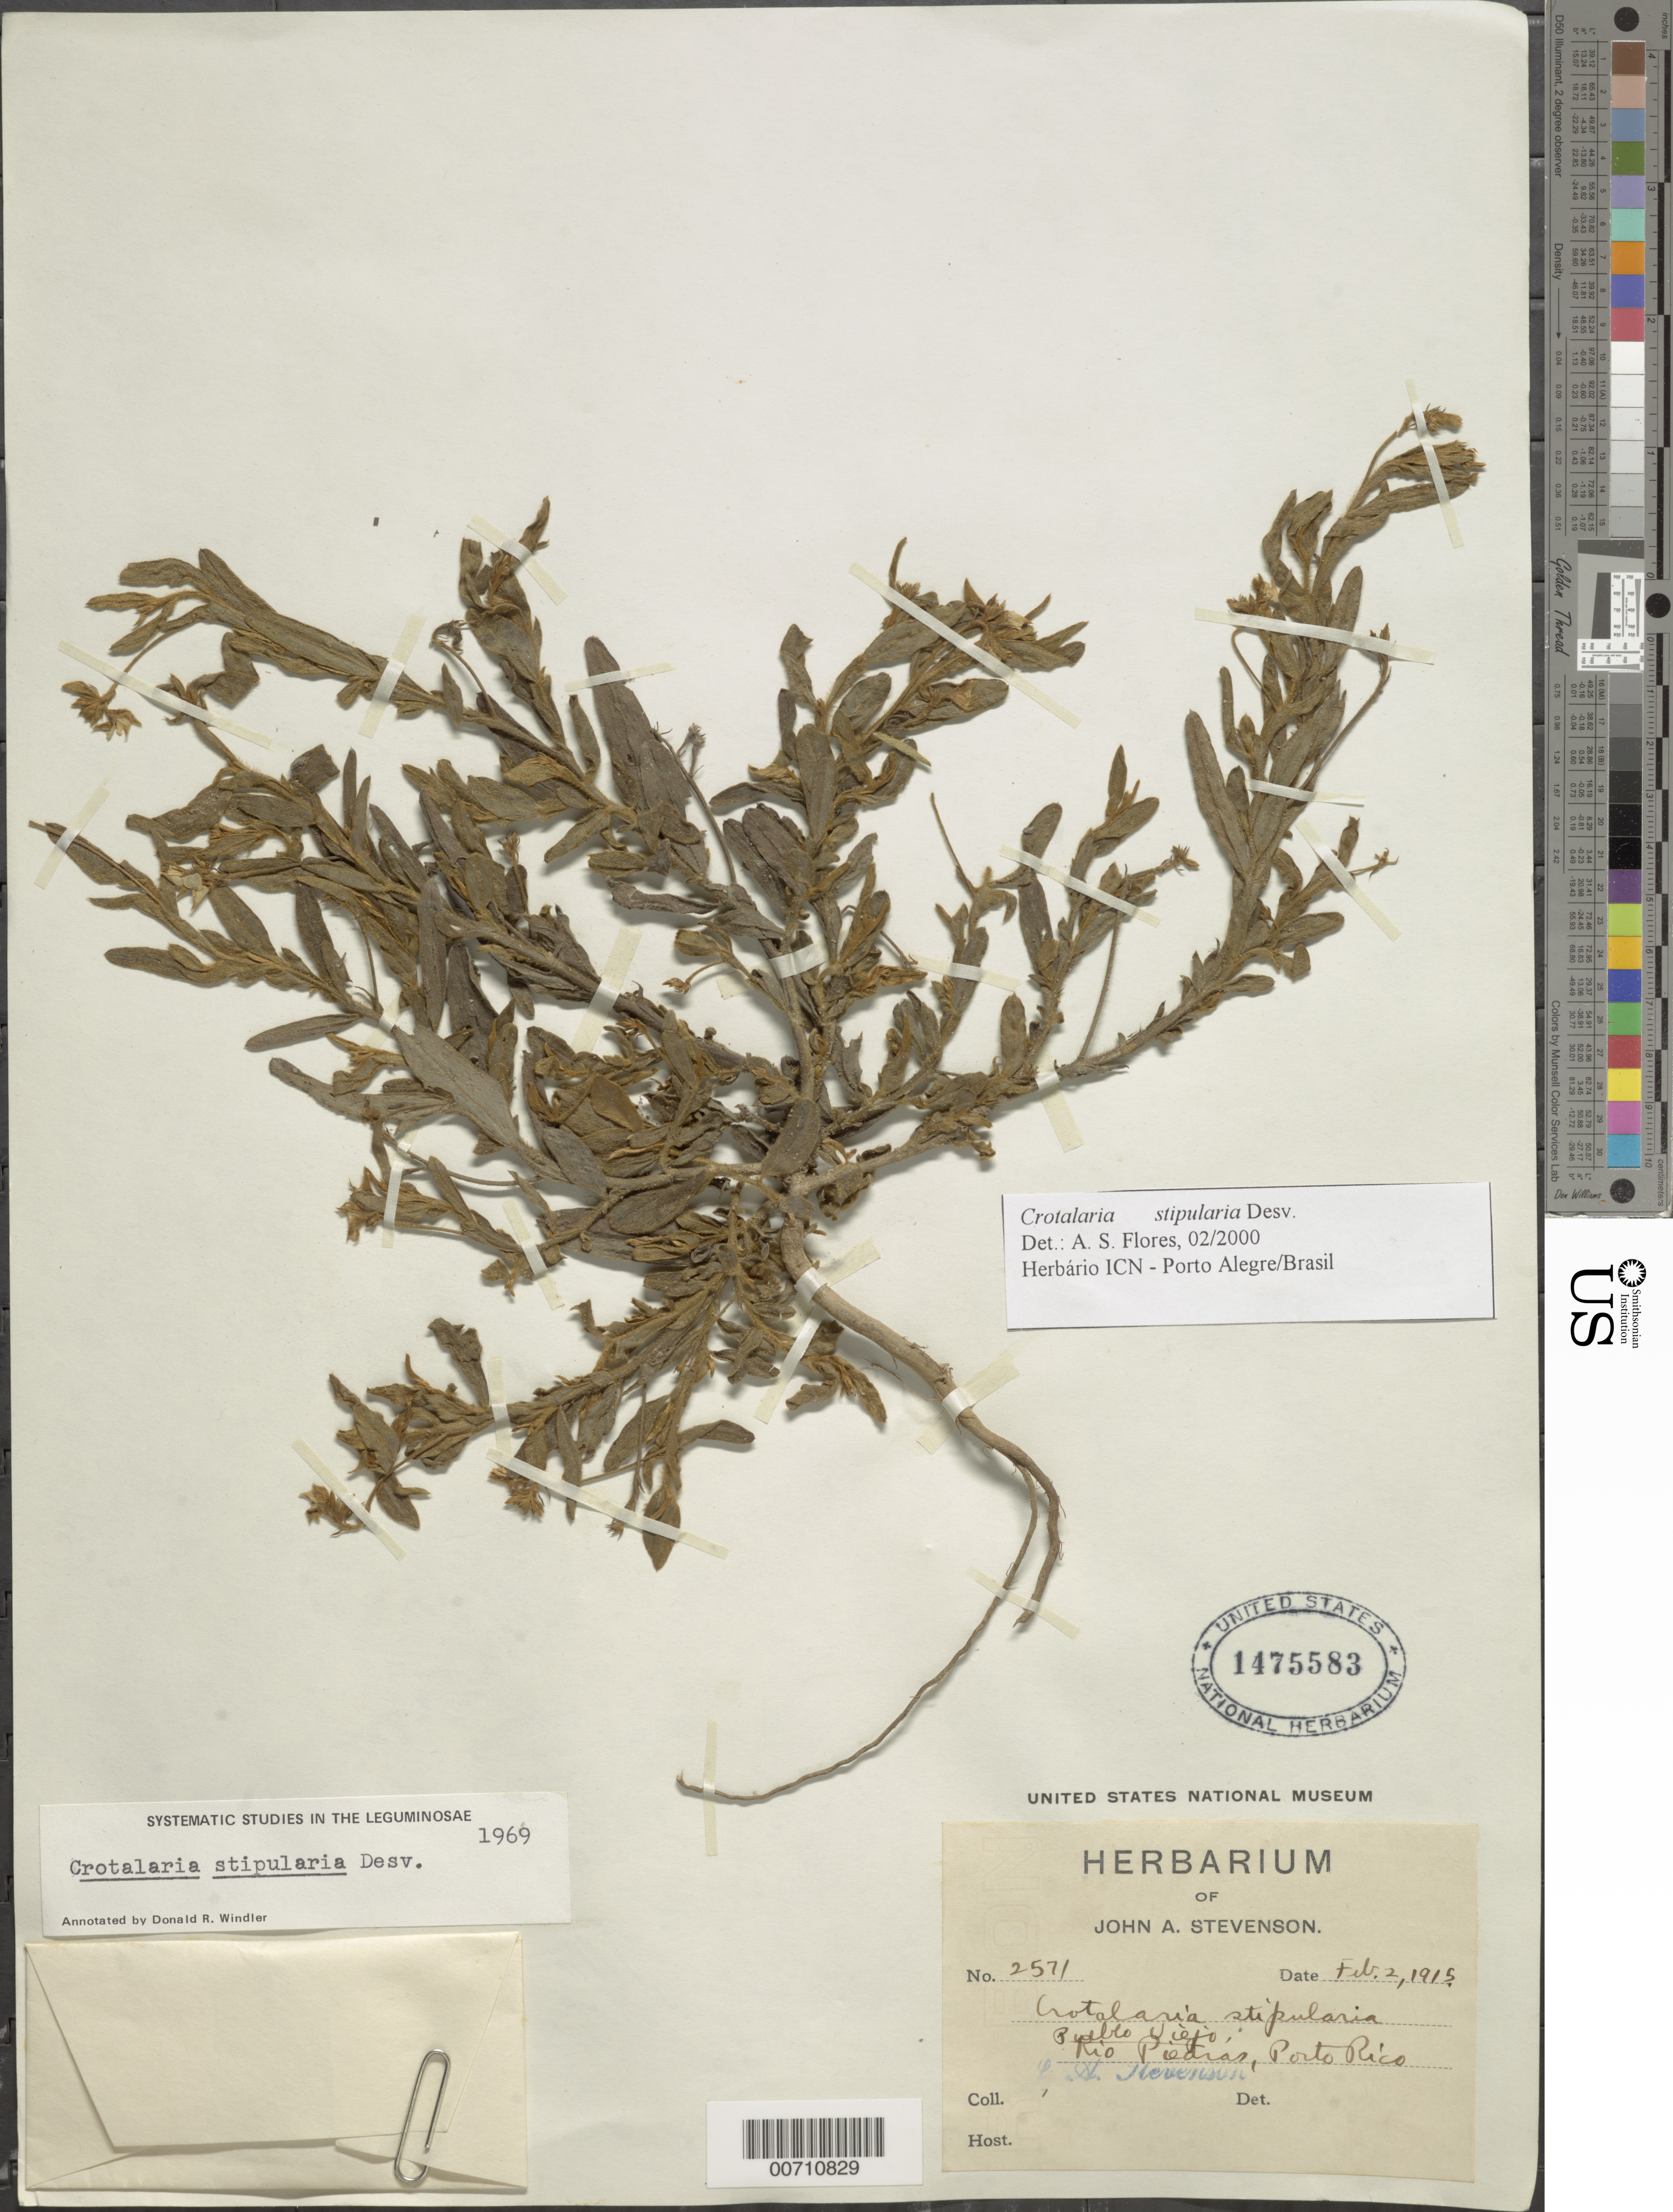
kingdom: Plantae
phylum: Tracheophyta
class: Magnoliopsida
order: Fabales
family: Fabaceae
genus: Crotalaria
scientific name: Crotalaria stipularia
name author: Desv.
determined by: Flores, A. S., (ICN), Universidade Federal do Rio Grande do Sul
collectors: J. Stevenson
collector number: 2571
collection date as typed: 02 Feb 1915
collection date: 1915-02-02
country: Puerto Rico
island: Greater Antilles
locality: Rio Piedras, Pueblo Viejo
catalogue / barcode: US 1475583